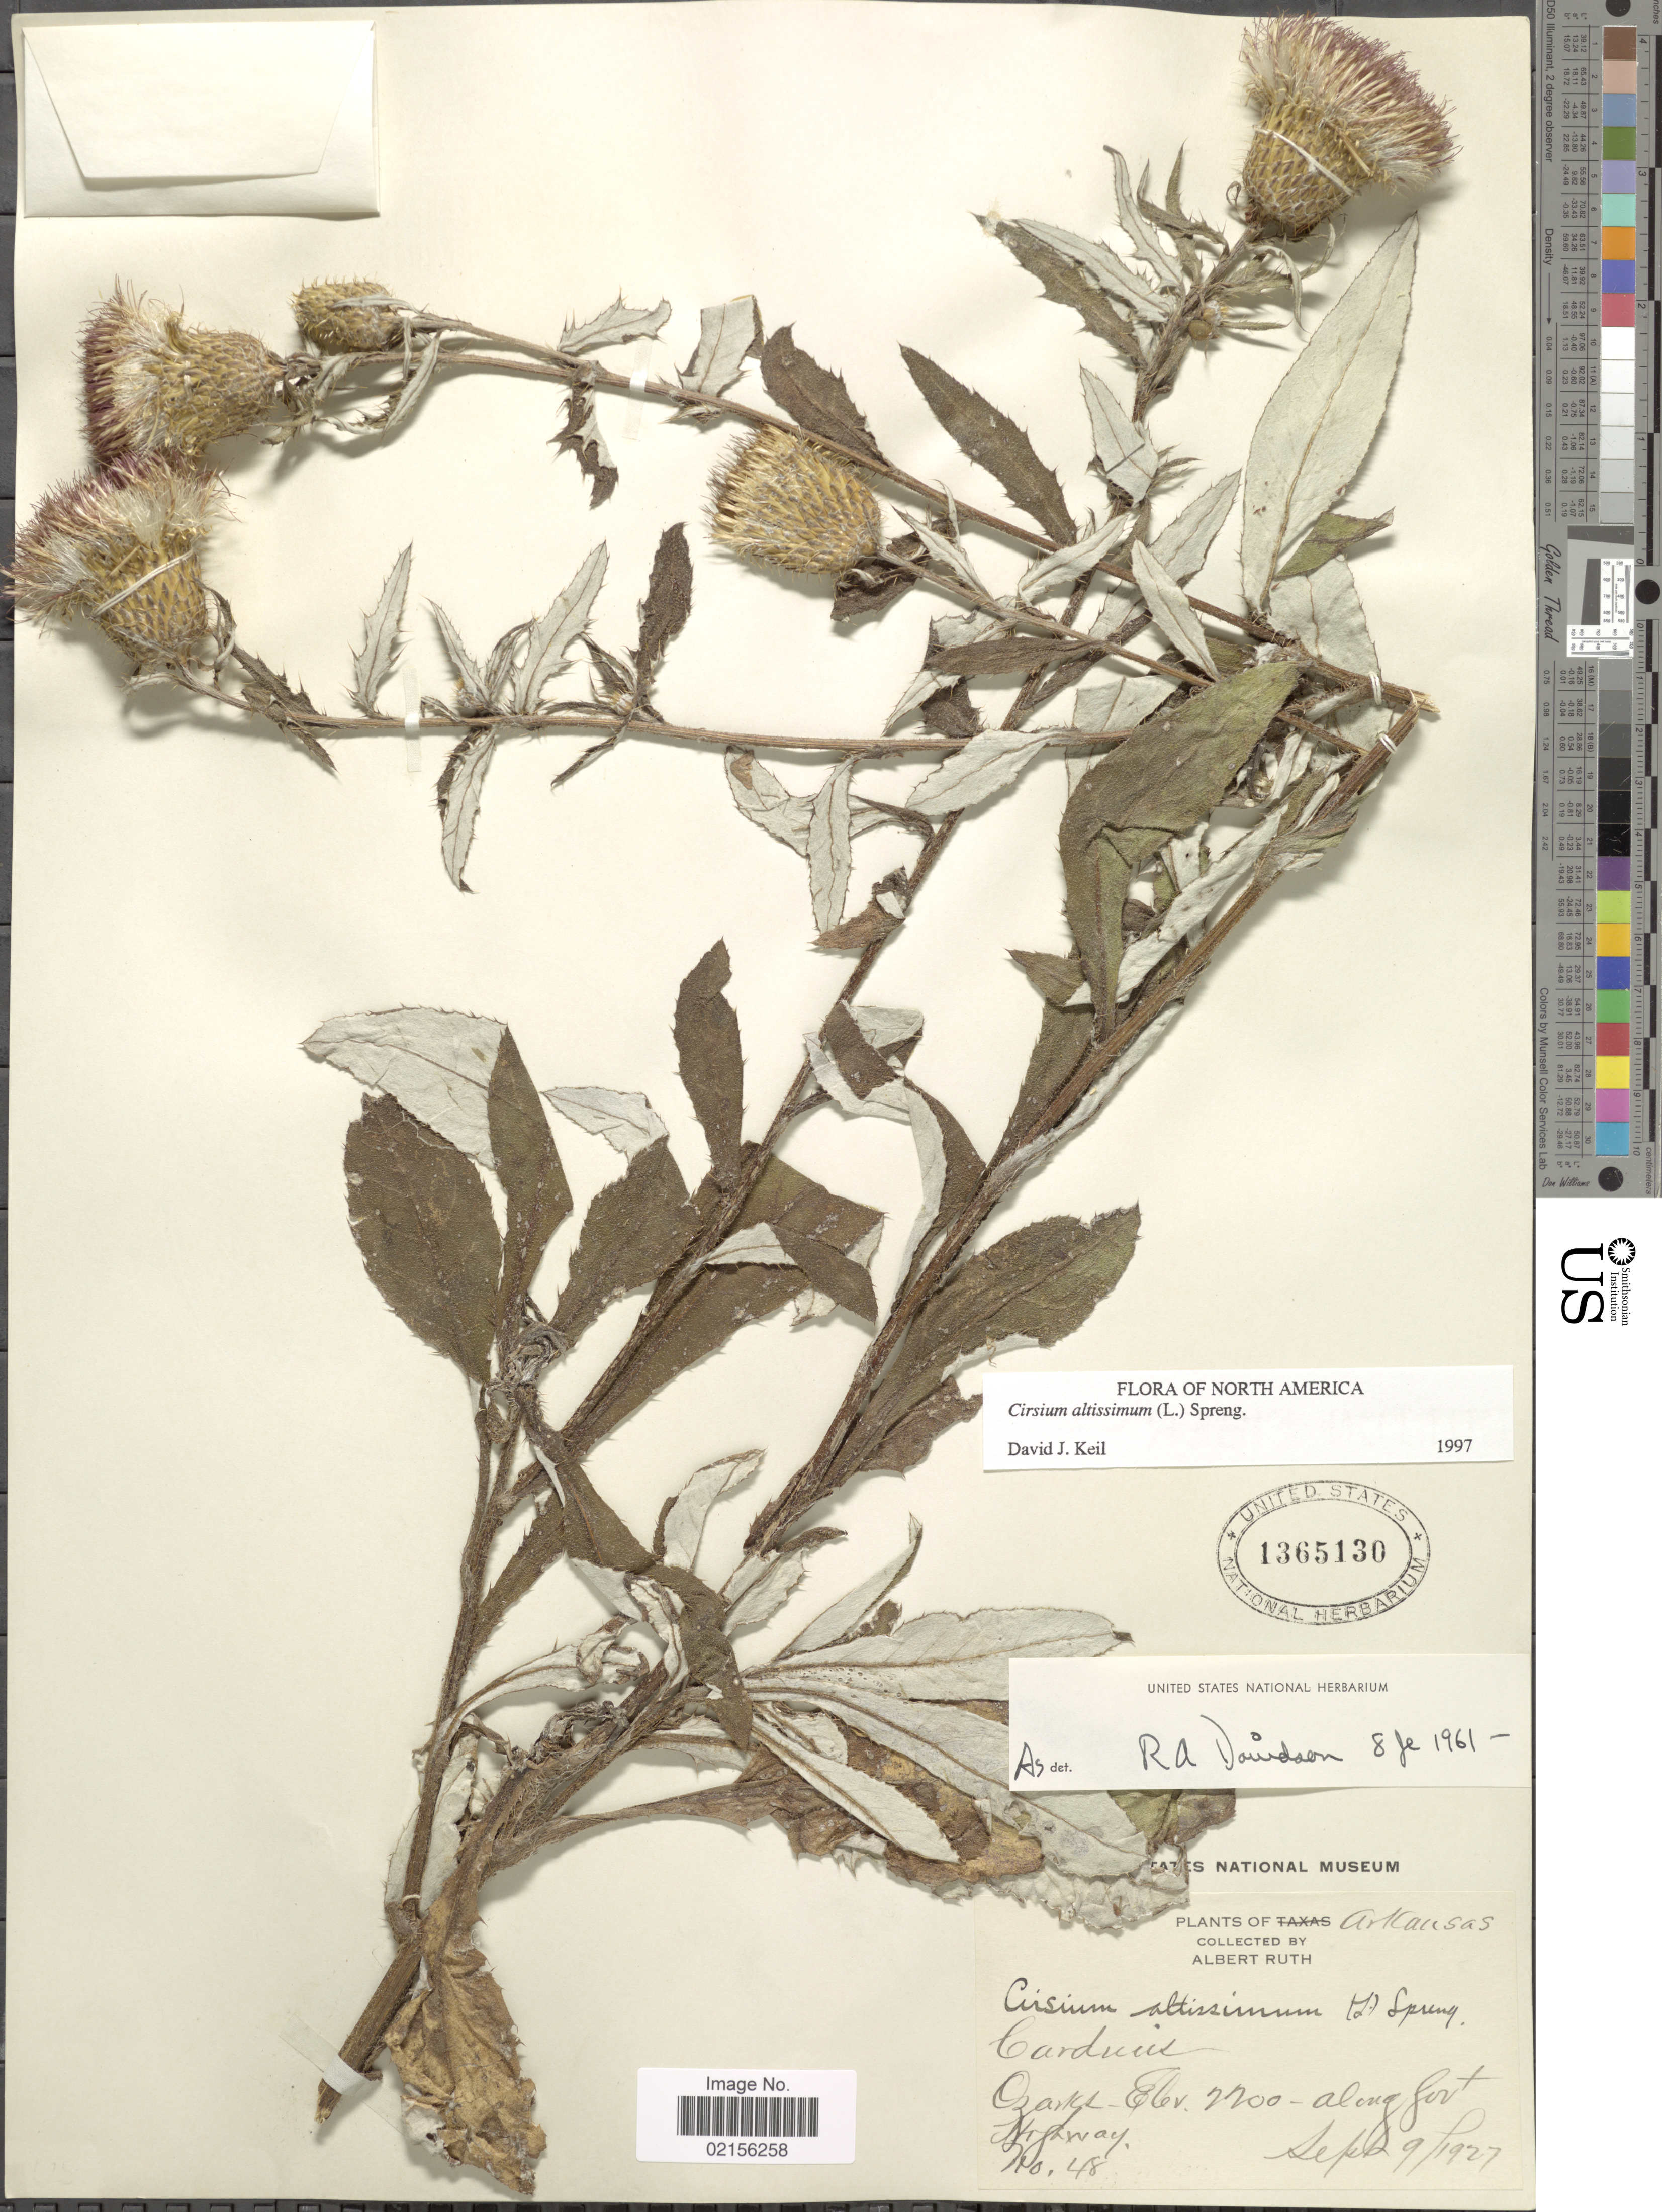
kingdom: Plantae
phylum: Tracheophyta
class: Magnoliopsida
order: Asterales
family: Asteraceae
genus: Cirsium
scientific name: Cirsium altissimum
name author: (L.) Spreng.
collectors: A. Ruth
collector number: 48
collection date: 1927-09-09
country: United States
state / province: Arkansas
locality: Ozarks; along foot Highway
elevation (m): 671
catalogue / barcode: US 1365130